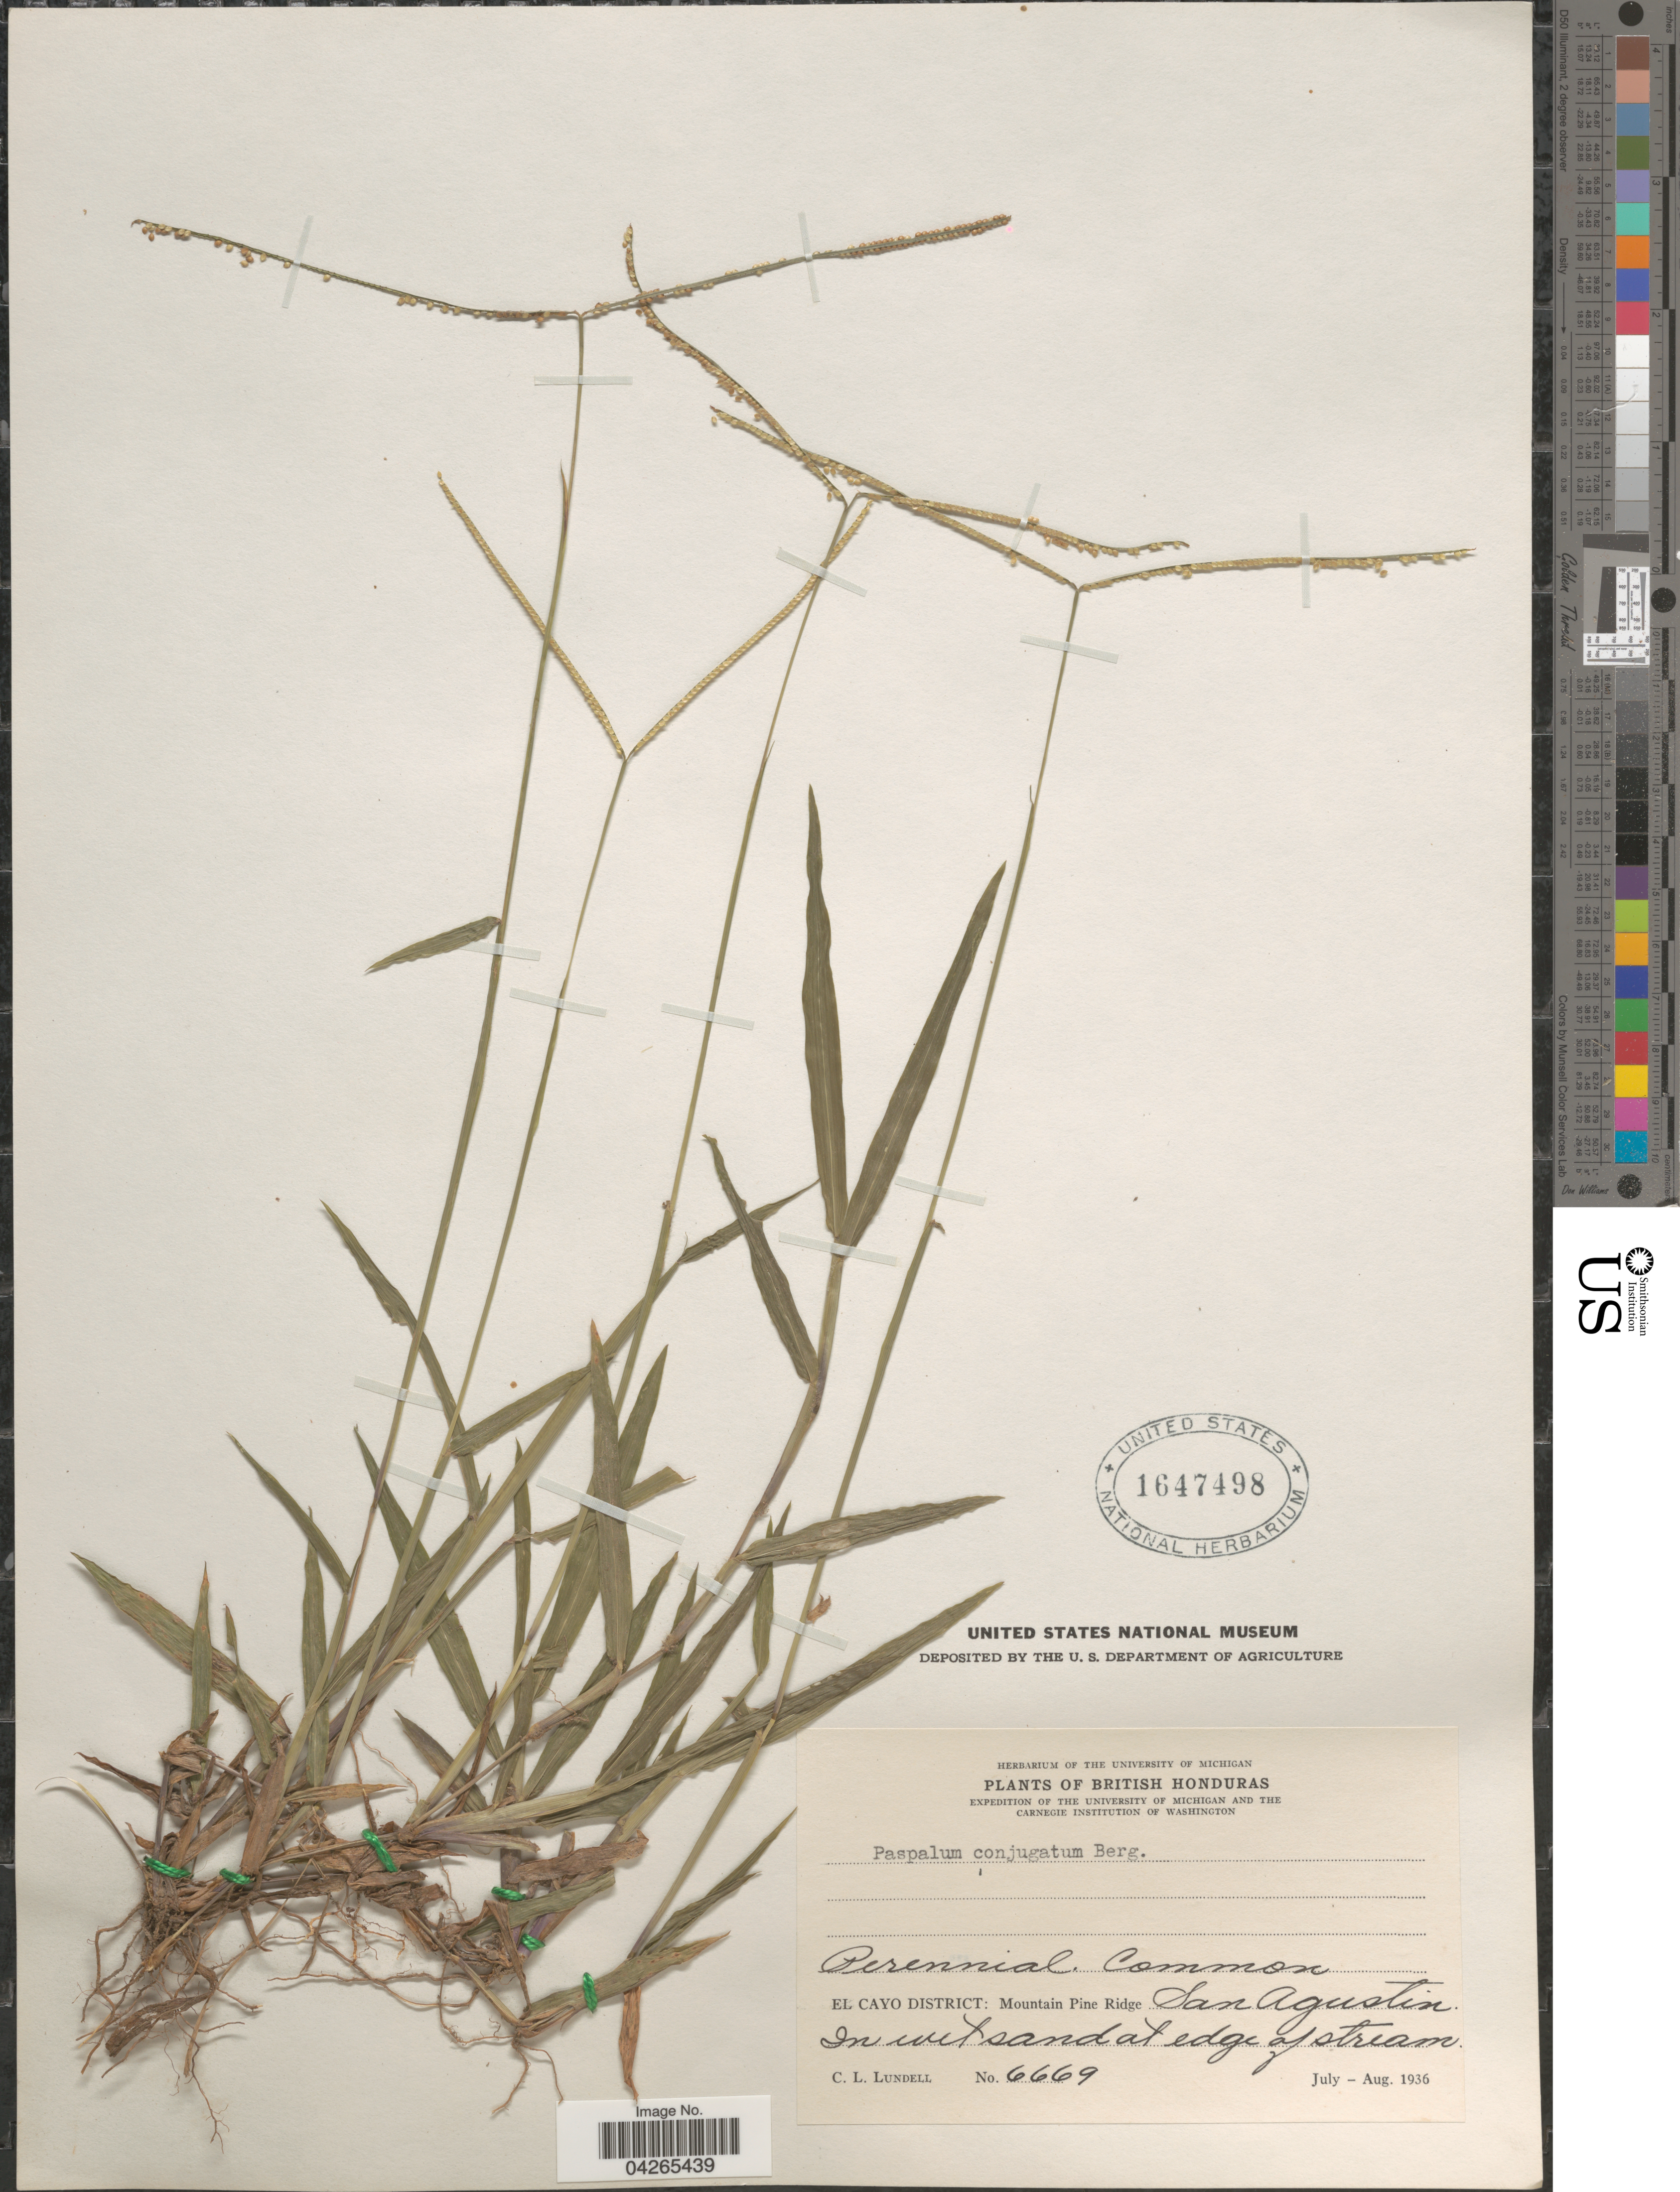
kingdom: Plantae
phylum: Tracheophyta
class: Liliopsida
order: Poales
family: Poaceae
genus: Paspalum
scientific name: Paspalum conjugatum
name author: P.J. Bergius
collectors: C. L. Lundell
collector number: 6669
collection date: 1936-07/1936-08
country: Belize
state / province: Cayo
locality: British Honduras. Expedition of the University of Michigan and the Carnegie Institution of Washington. El Cayo District: Mountain Pine Ridge. San Agustin.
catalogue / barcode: US 1647498